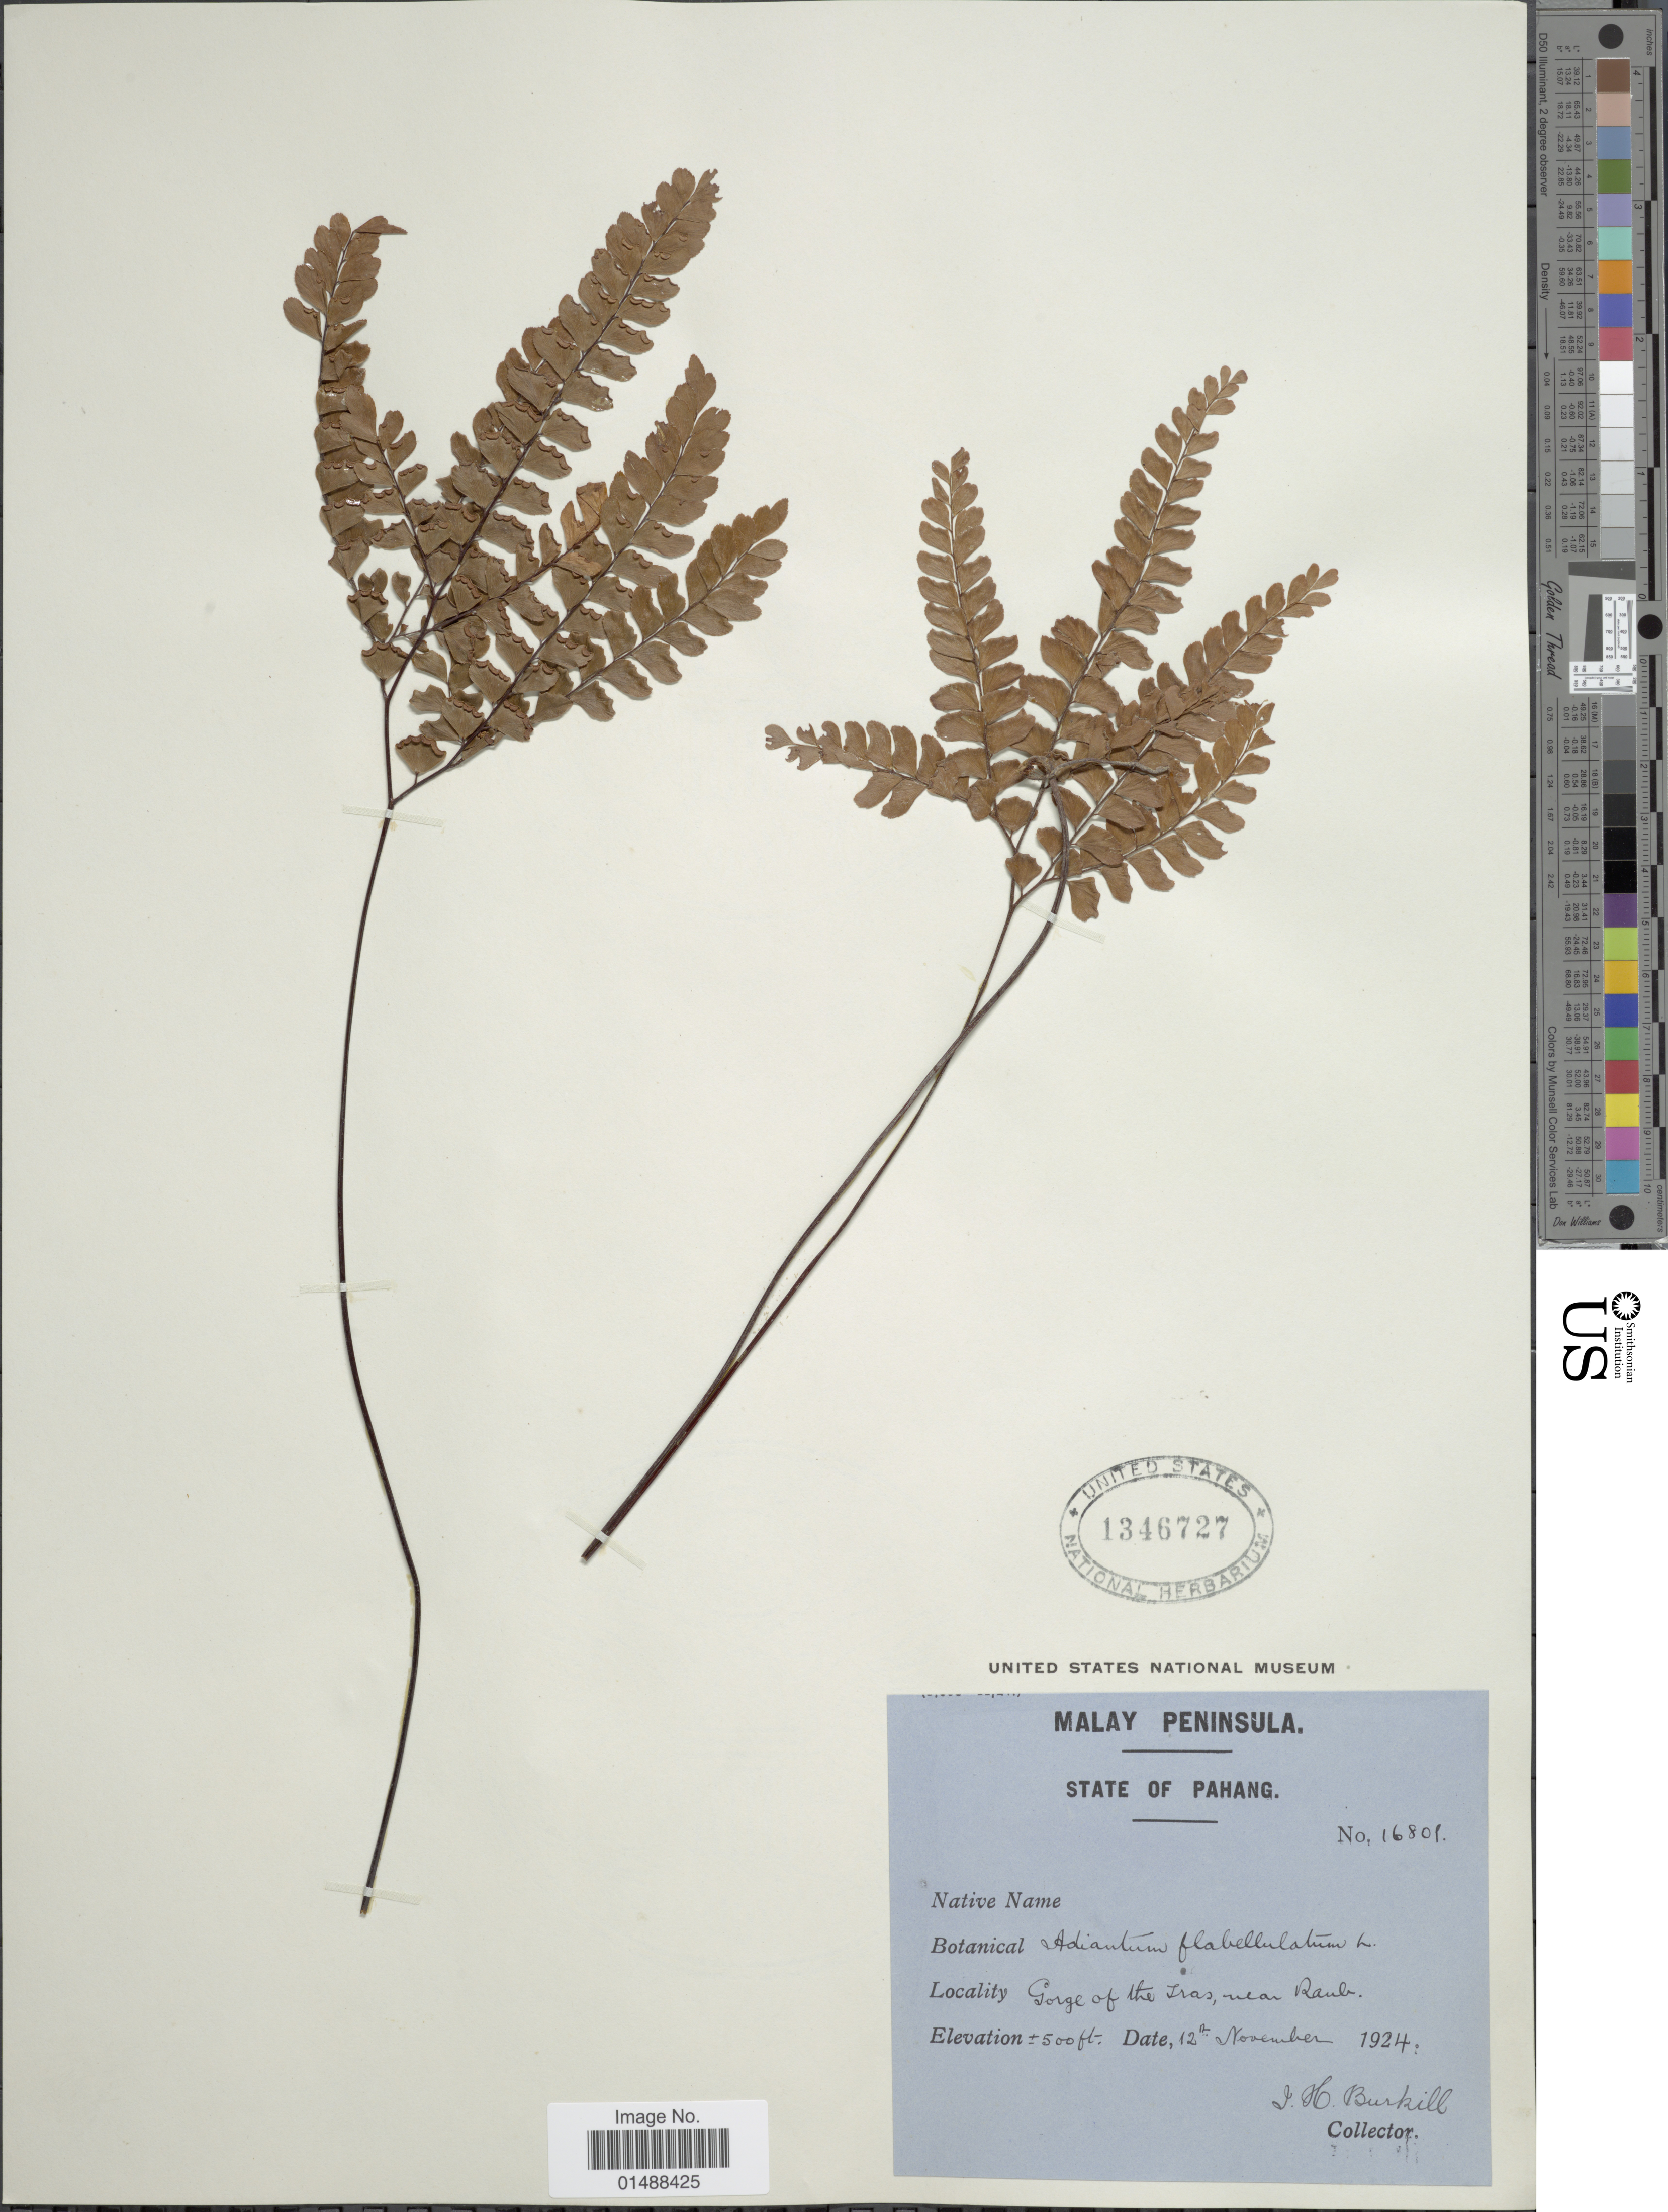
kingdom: Plantae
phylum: Tracheophyta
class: Polypodiopsida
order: Polypodiales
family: Pteridaceae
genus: Adiantum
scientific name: Adiantum flabellulatum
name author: L.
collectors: I. H. Burkill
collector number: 16801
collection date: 1924-11-12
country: Malaysia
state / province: Pahang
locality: Malay Peninsula, Gorge of the Iras, near Raub.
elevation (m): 152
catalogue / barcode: US 1346727